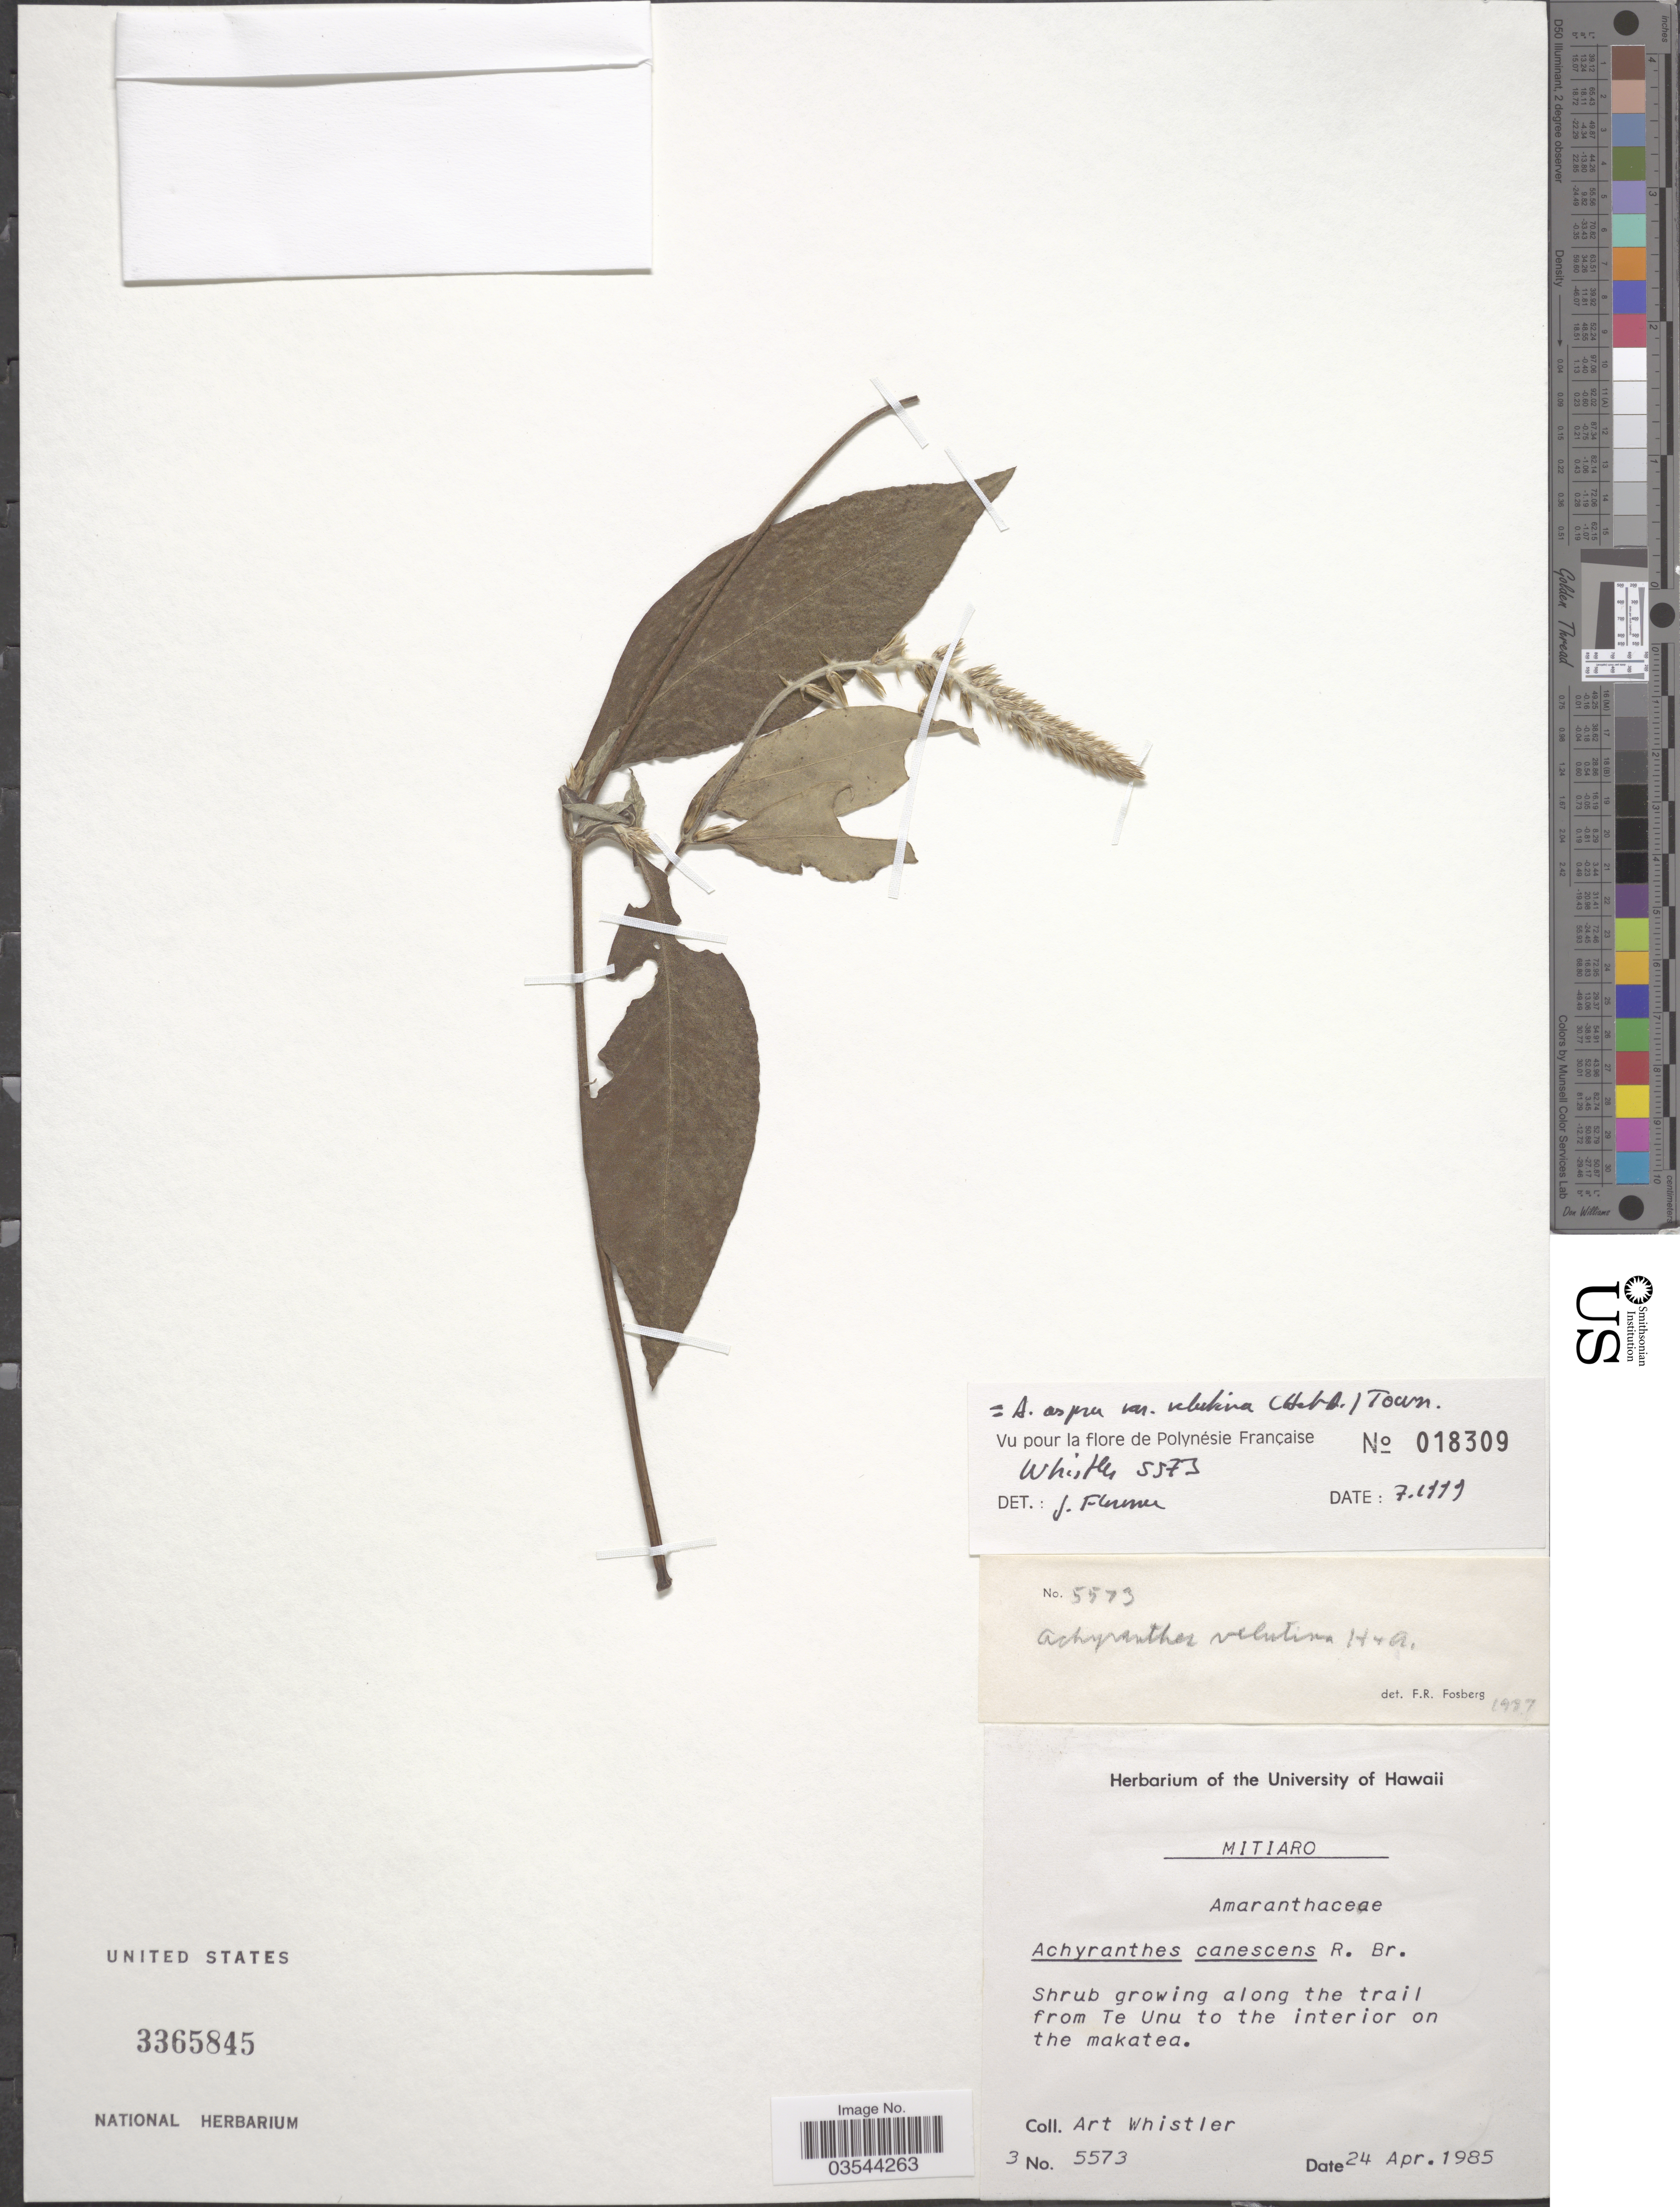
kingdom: Plantae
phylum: Tracheophyta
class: Magnoliopsida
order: Caryophyllales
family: Amaranthaceae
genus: Achyranthes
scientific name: Achyranthes aspera var. velutina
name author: (Hook. & Arn.) C. C. Towns.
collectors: A. Whistler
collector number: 5573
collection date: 1985-04-24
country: Cook Islands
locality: Mitiaro. Along the trail from Te Unu to the interior on the makatea.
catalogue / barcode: US 3365845